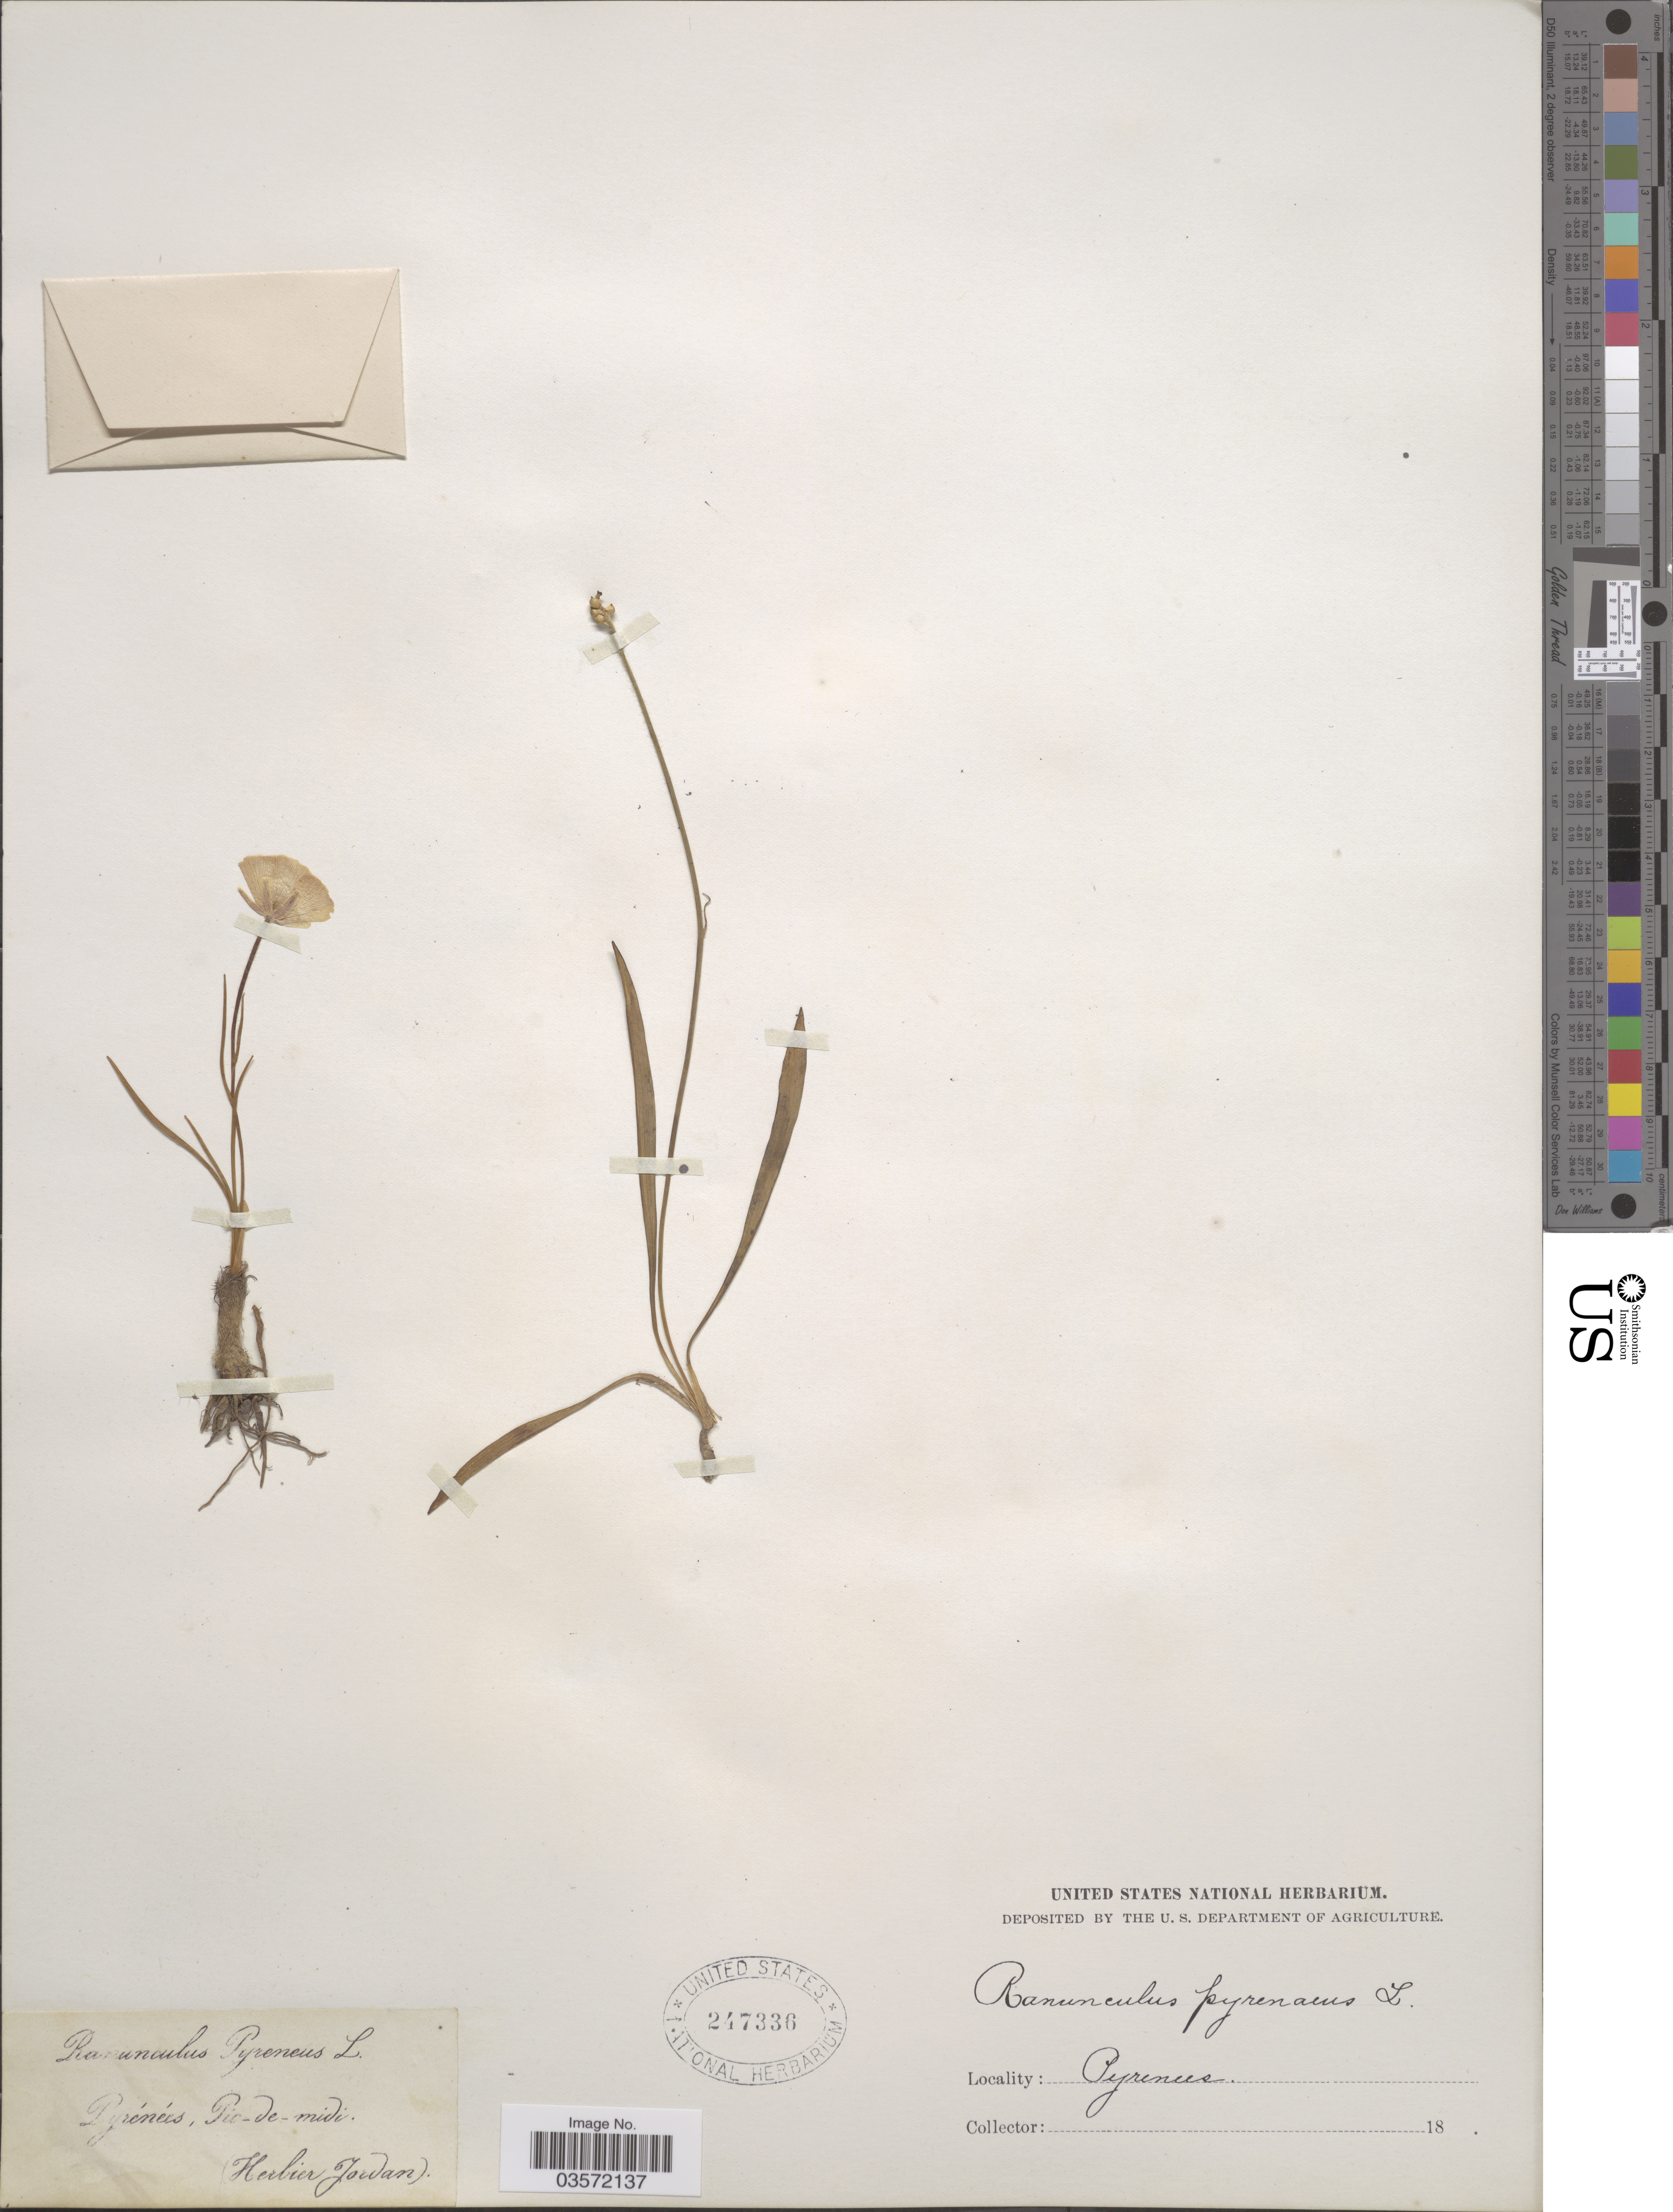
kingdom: Plantae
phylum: Tracheophyta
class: Magnoliopsida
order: Ranunculales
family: Ranunculaceae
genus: Ranunculus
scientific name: Ranunculus pyrenaeus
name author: L.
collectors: ex herb. Jordan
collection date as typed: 18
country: France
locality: Pyrénées, Pic-de-midi.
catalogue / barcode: US 247336